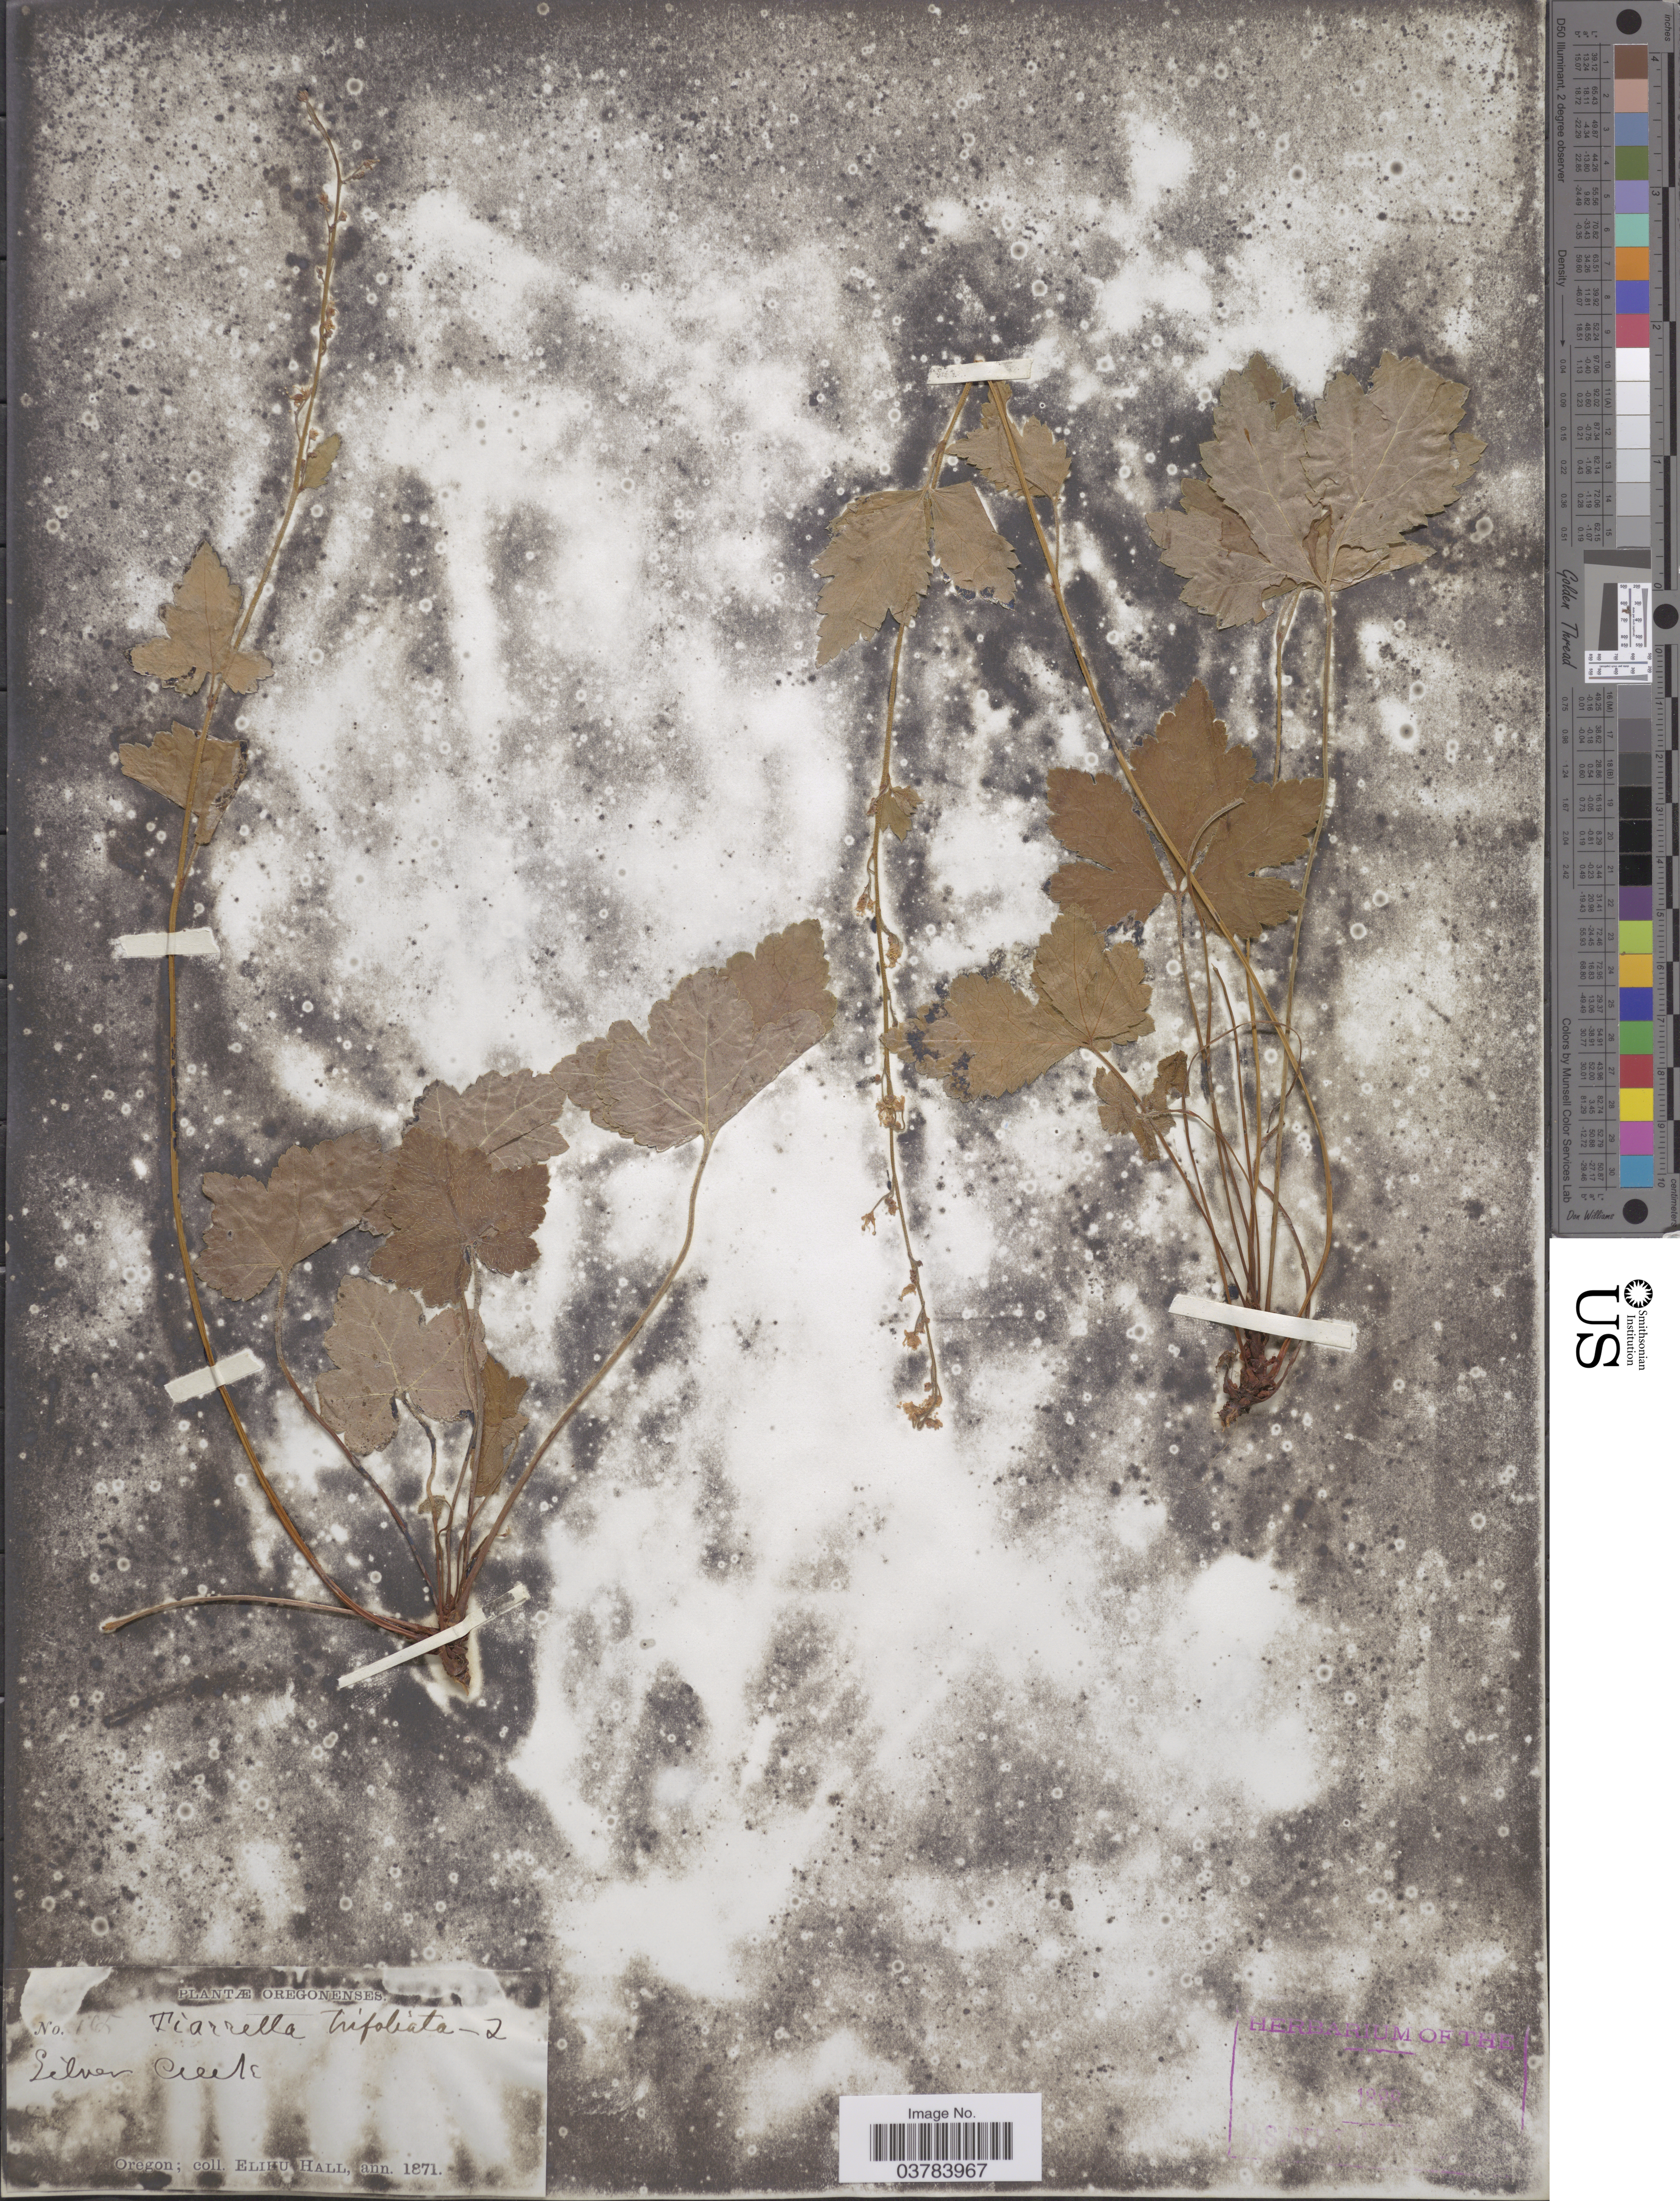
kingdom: Plantae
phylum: Tracheophyta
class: Magnoliopsida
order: Saxifragales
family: Saxifragaceae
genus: Tiarella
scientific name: Tiarella trifoliata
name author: L.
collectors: E. Hall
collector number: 165*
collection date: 1871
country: United States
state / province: Oregon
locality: Oregonenses. Silver Creek.